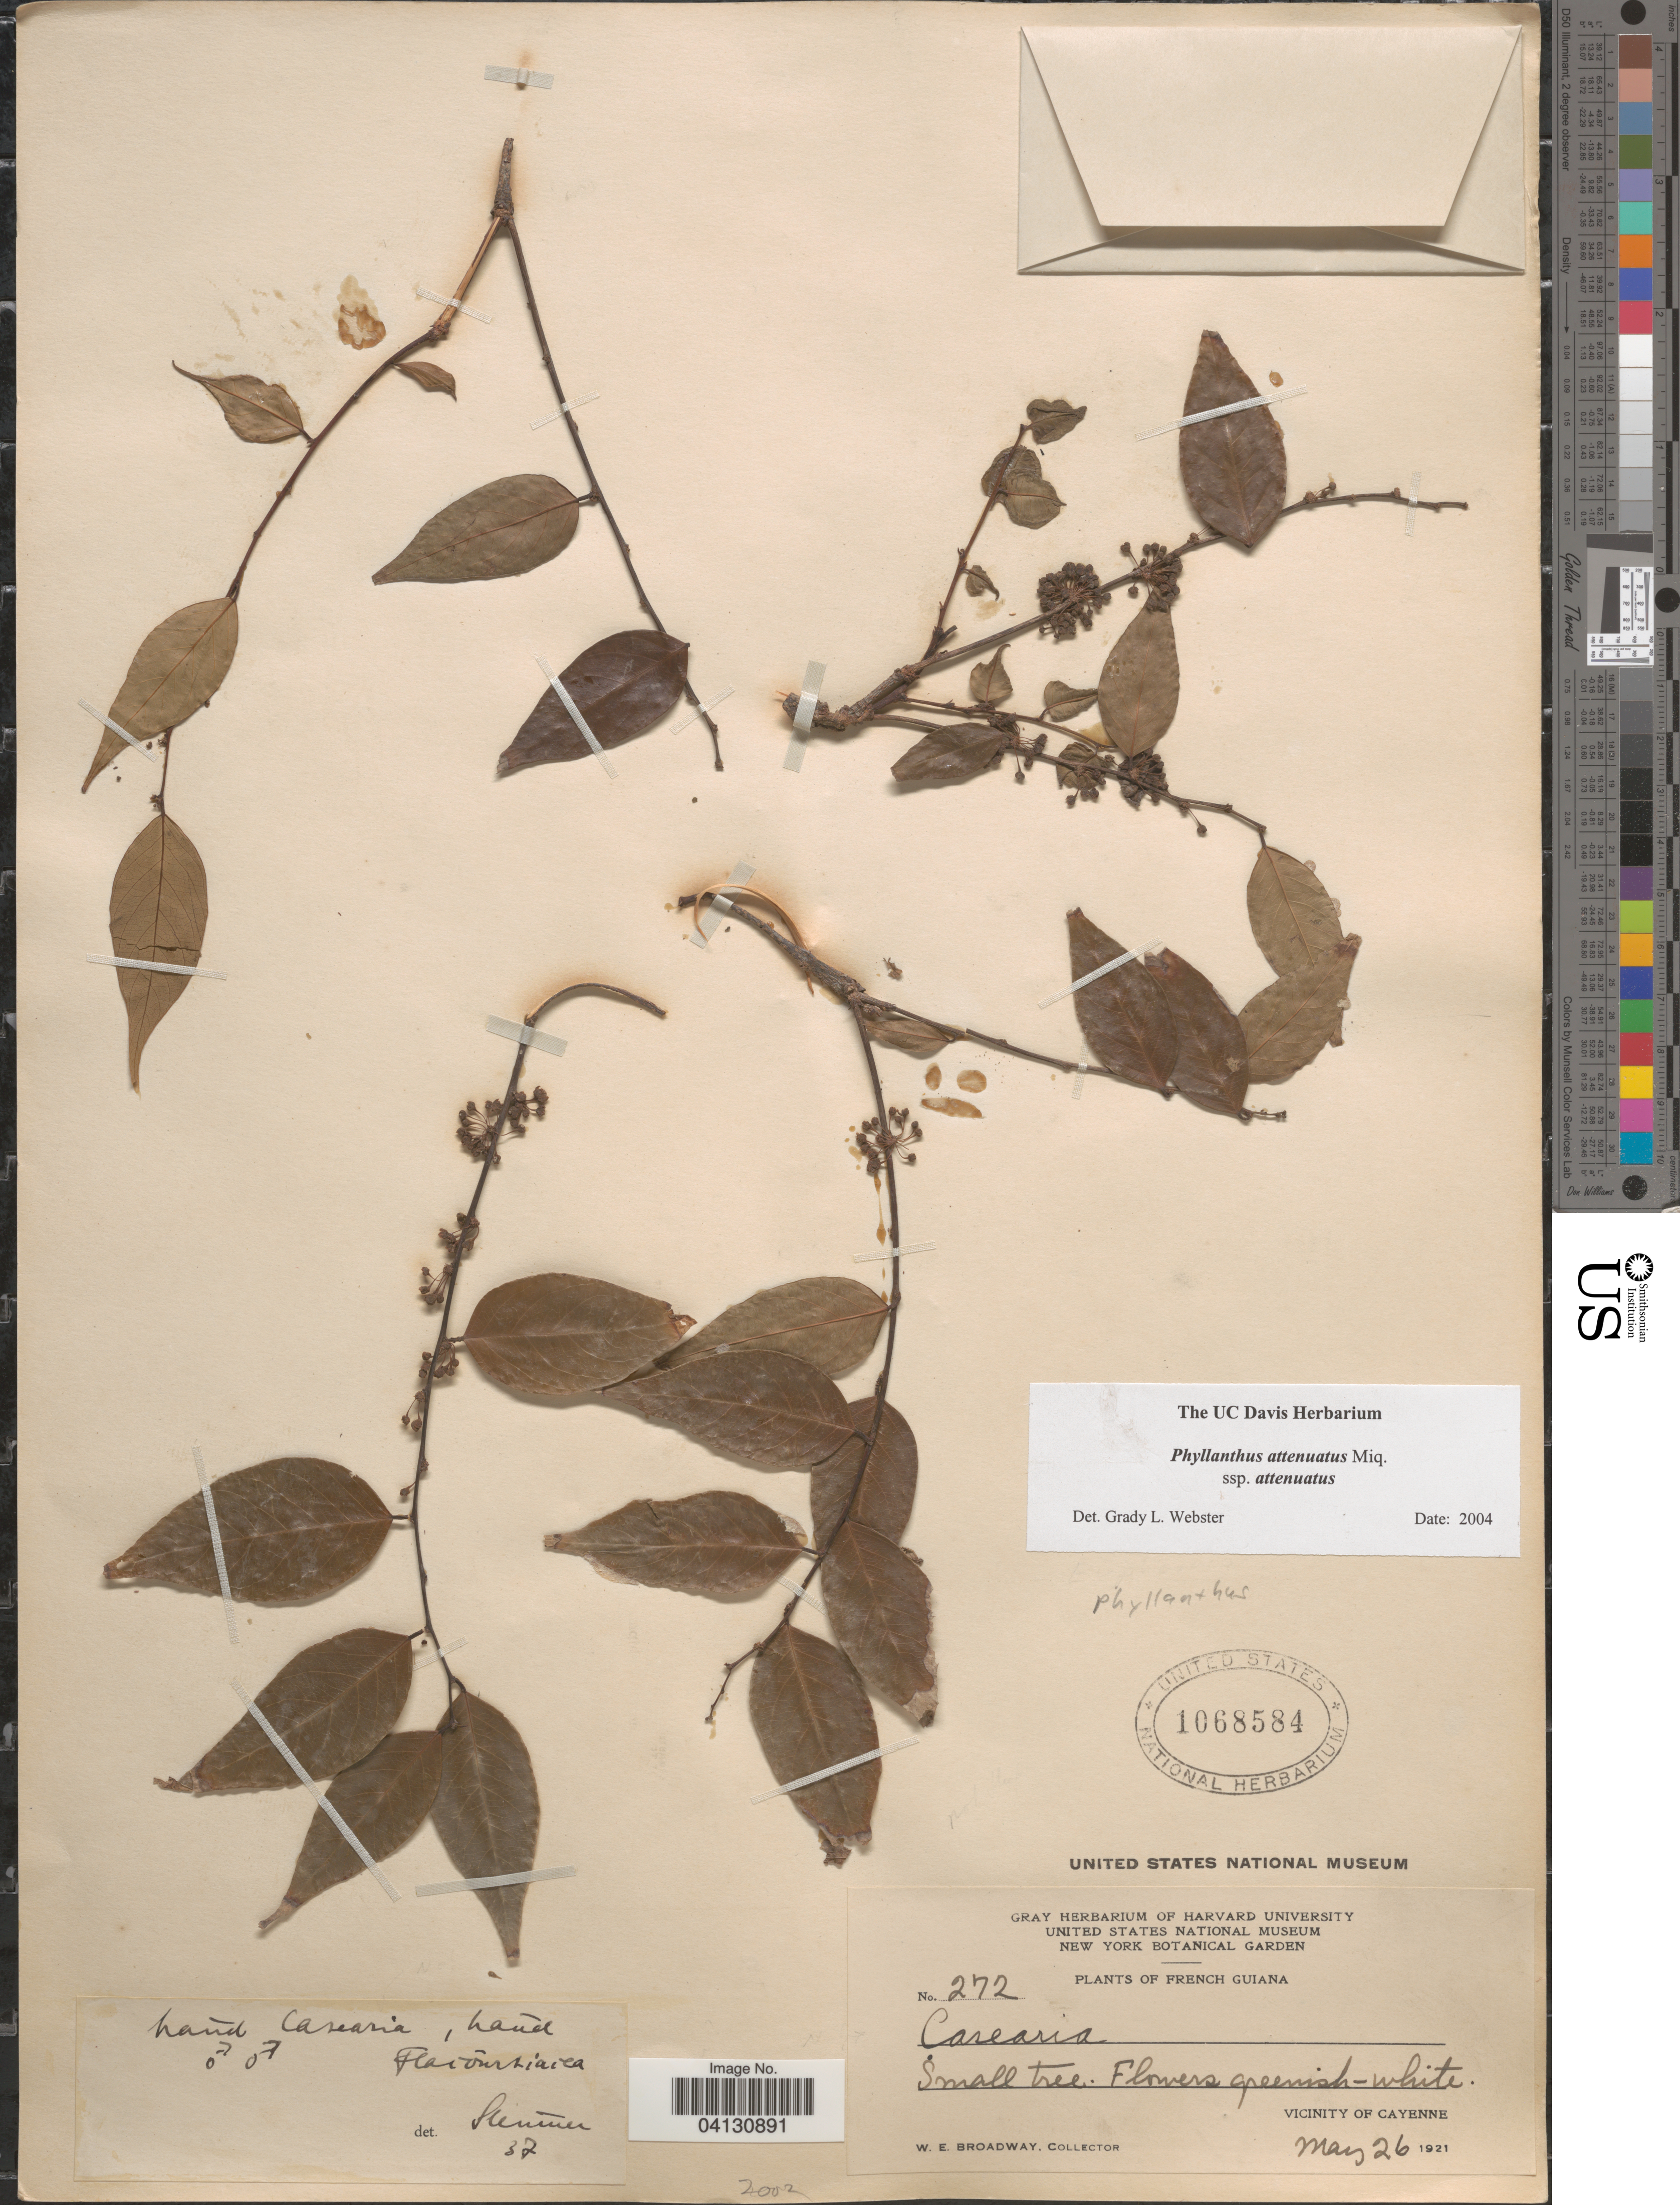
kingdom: Plantae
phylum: Tracheophyta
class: Magnoliopsida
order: Malpighiales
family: Phyllanthaceae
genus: Phyllanthus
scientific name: Phyllanthus attenuatus subsp. attenuatus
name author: Miq.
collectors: W. E. Broadway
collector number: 272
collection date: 1921-03-26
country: French Guiana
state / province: Cayenne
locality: Vicinity of Cayenne.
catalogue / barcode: US 1068584